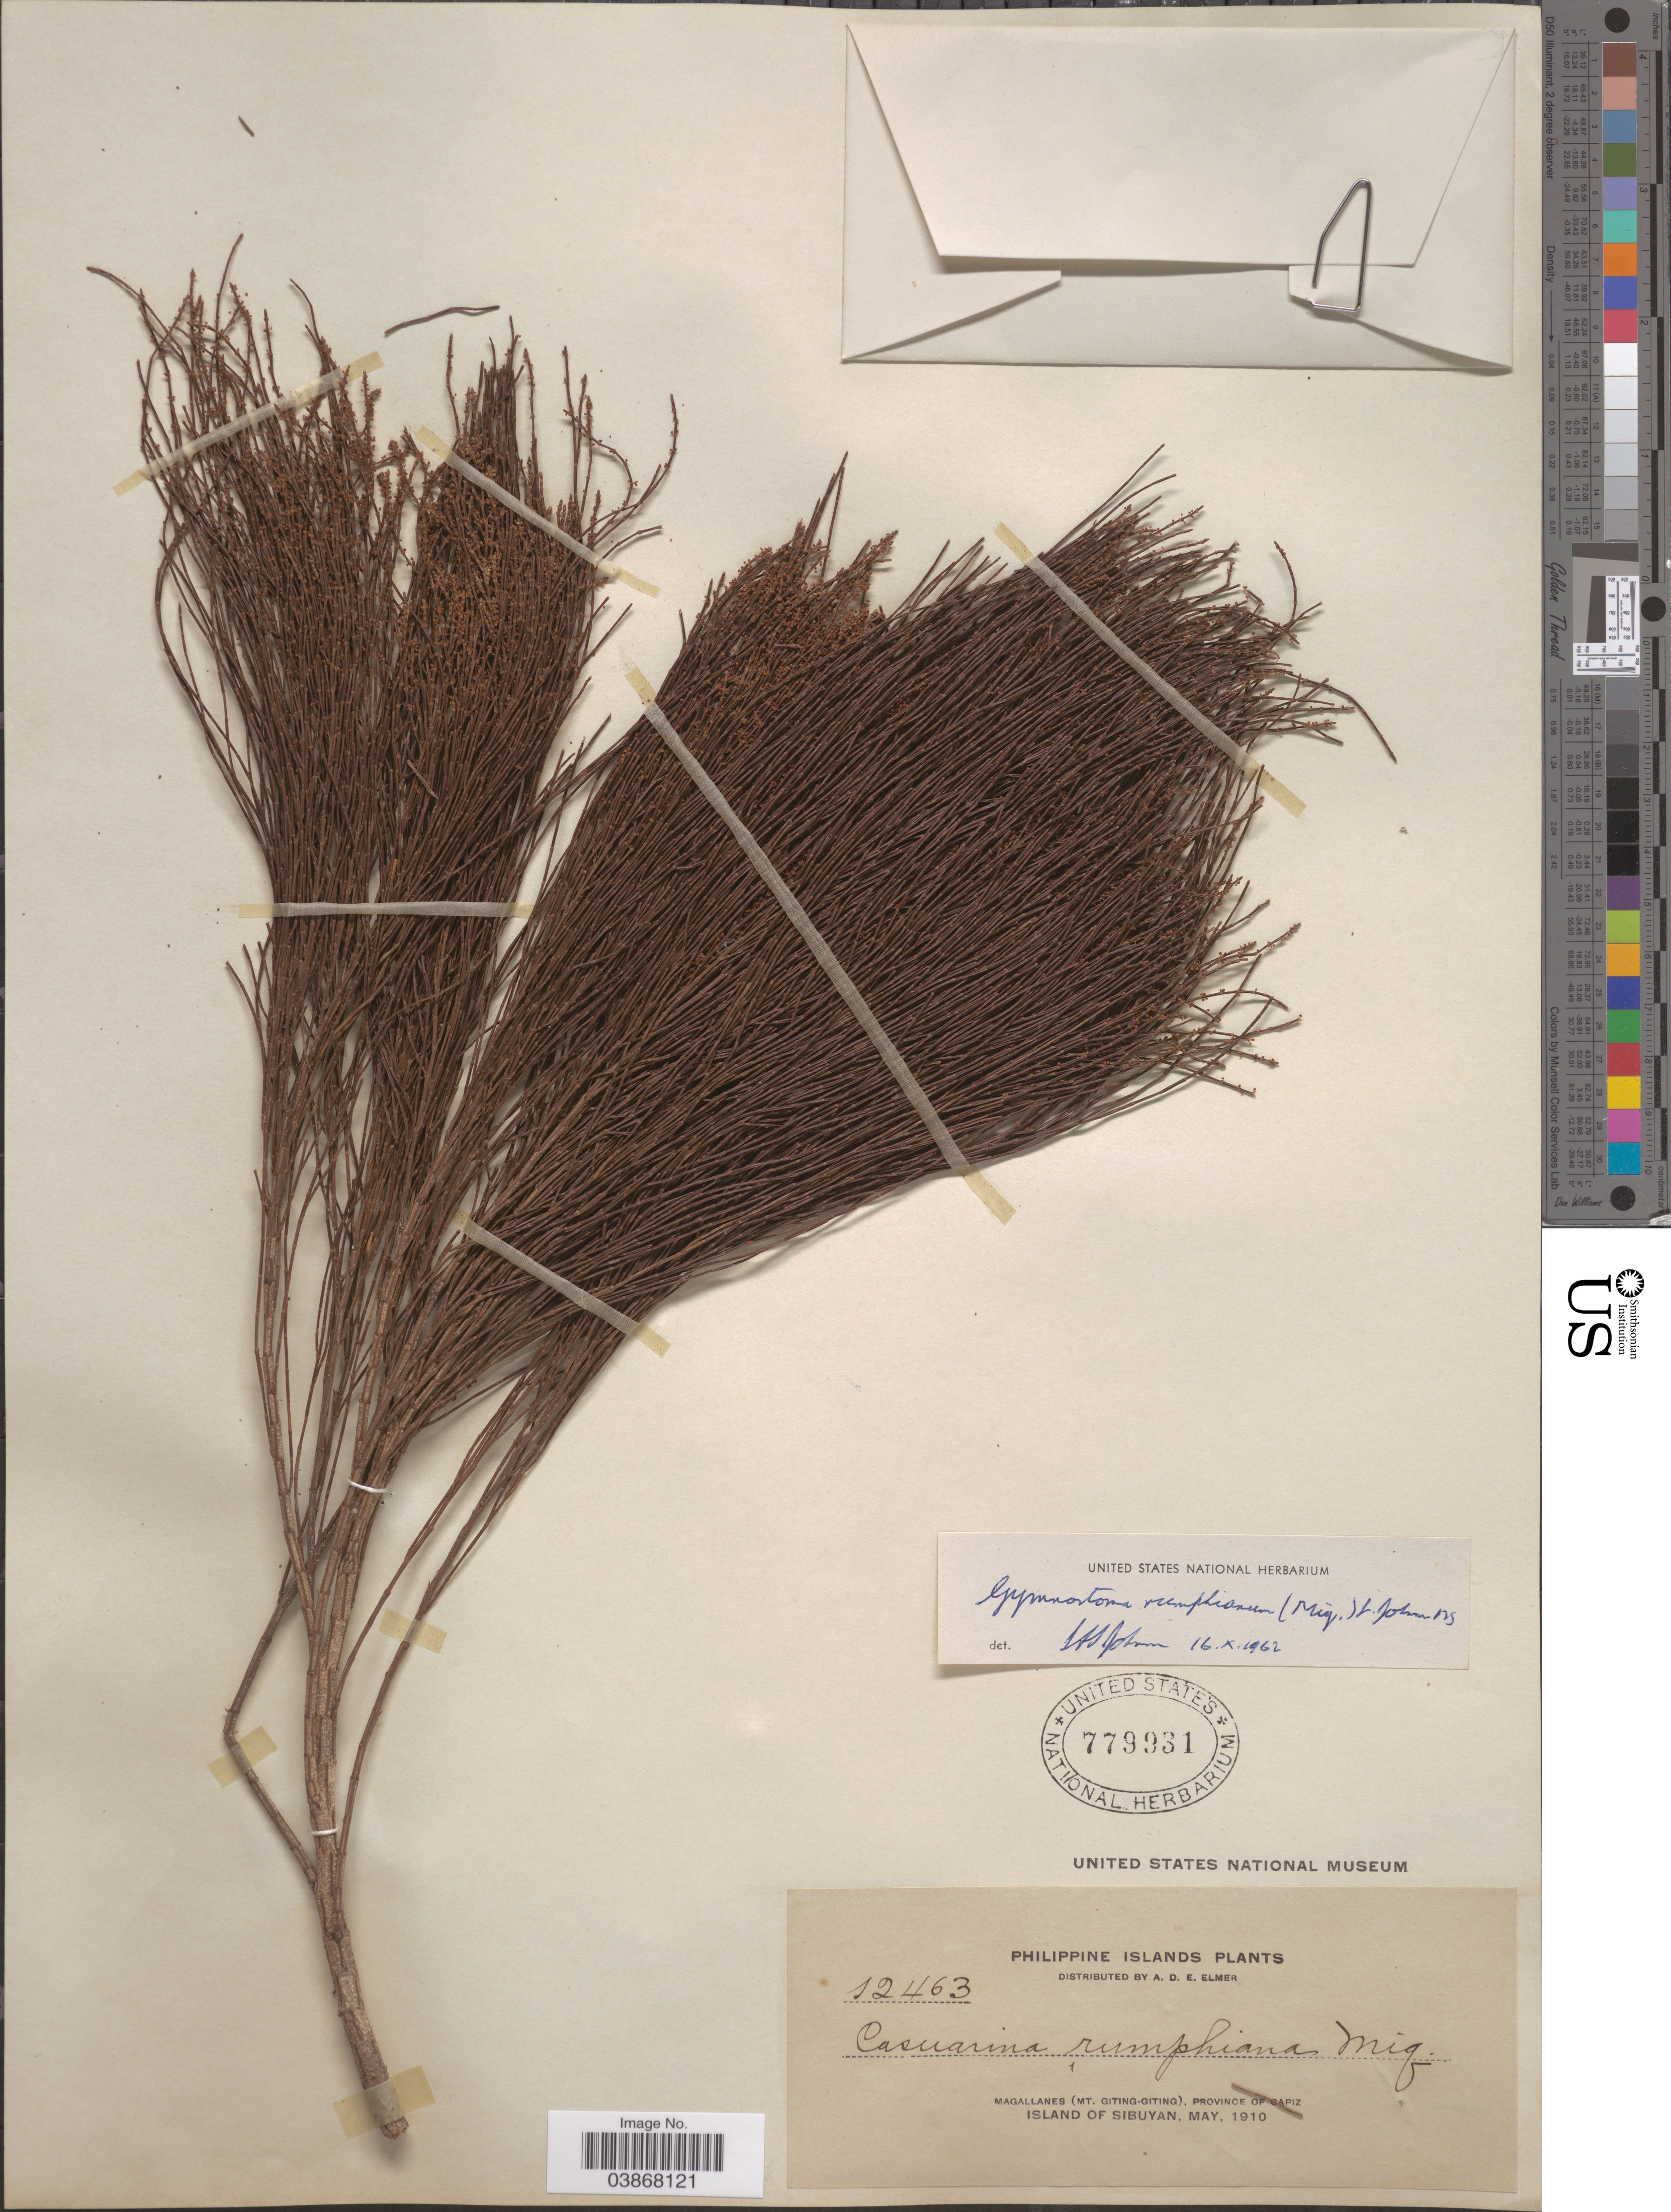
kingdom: Plantae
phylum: Tracheophyta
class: Magnoliopsida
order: Fagales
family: Casuarinaceae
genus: Gymnostoma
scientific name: Gymnostoma rumphianum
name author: (Miq.) L.A.S. Johnson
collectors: A. D. E. Elmer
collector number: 12463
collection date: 1910-05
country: Philippines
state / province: Western Visayas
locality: Philippine Islands. Magallanes (Mt. Giting-Giting), Province of Capiz. Island of Sibuyan.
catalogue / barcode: US 779931